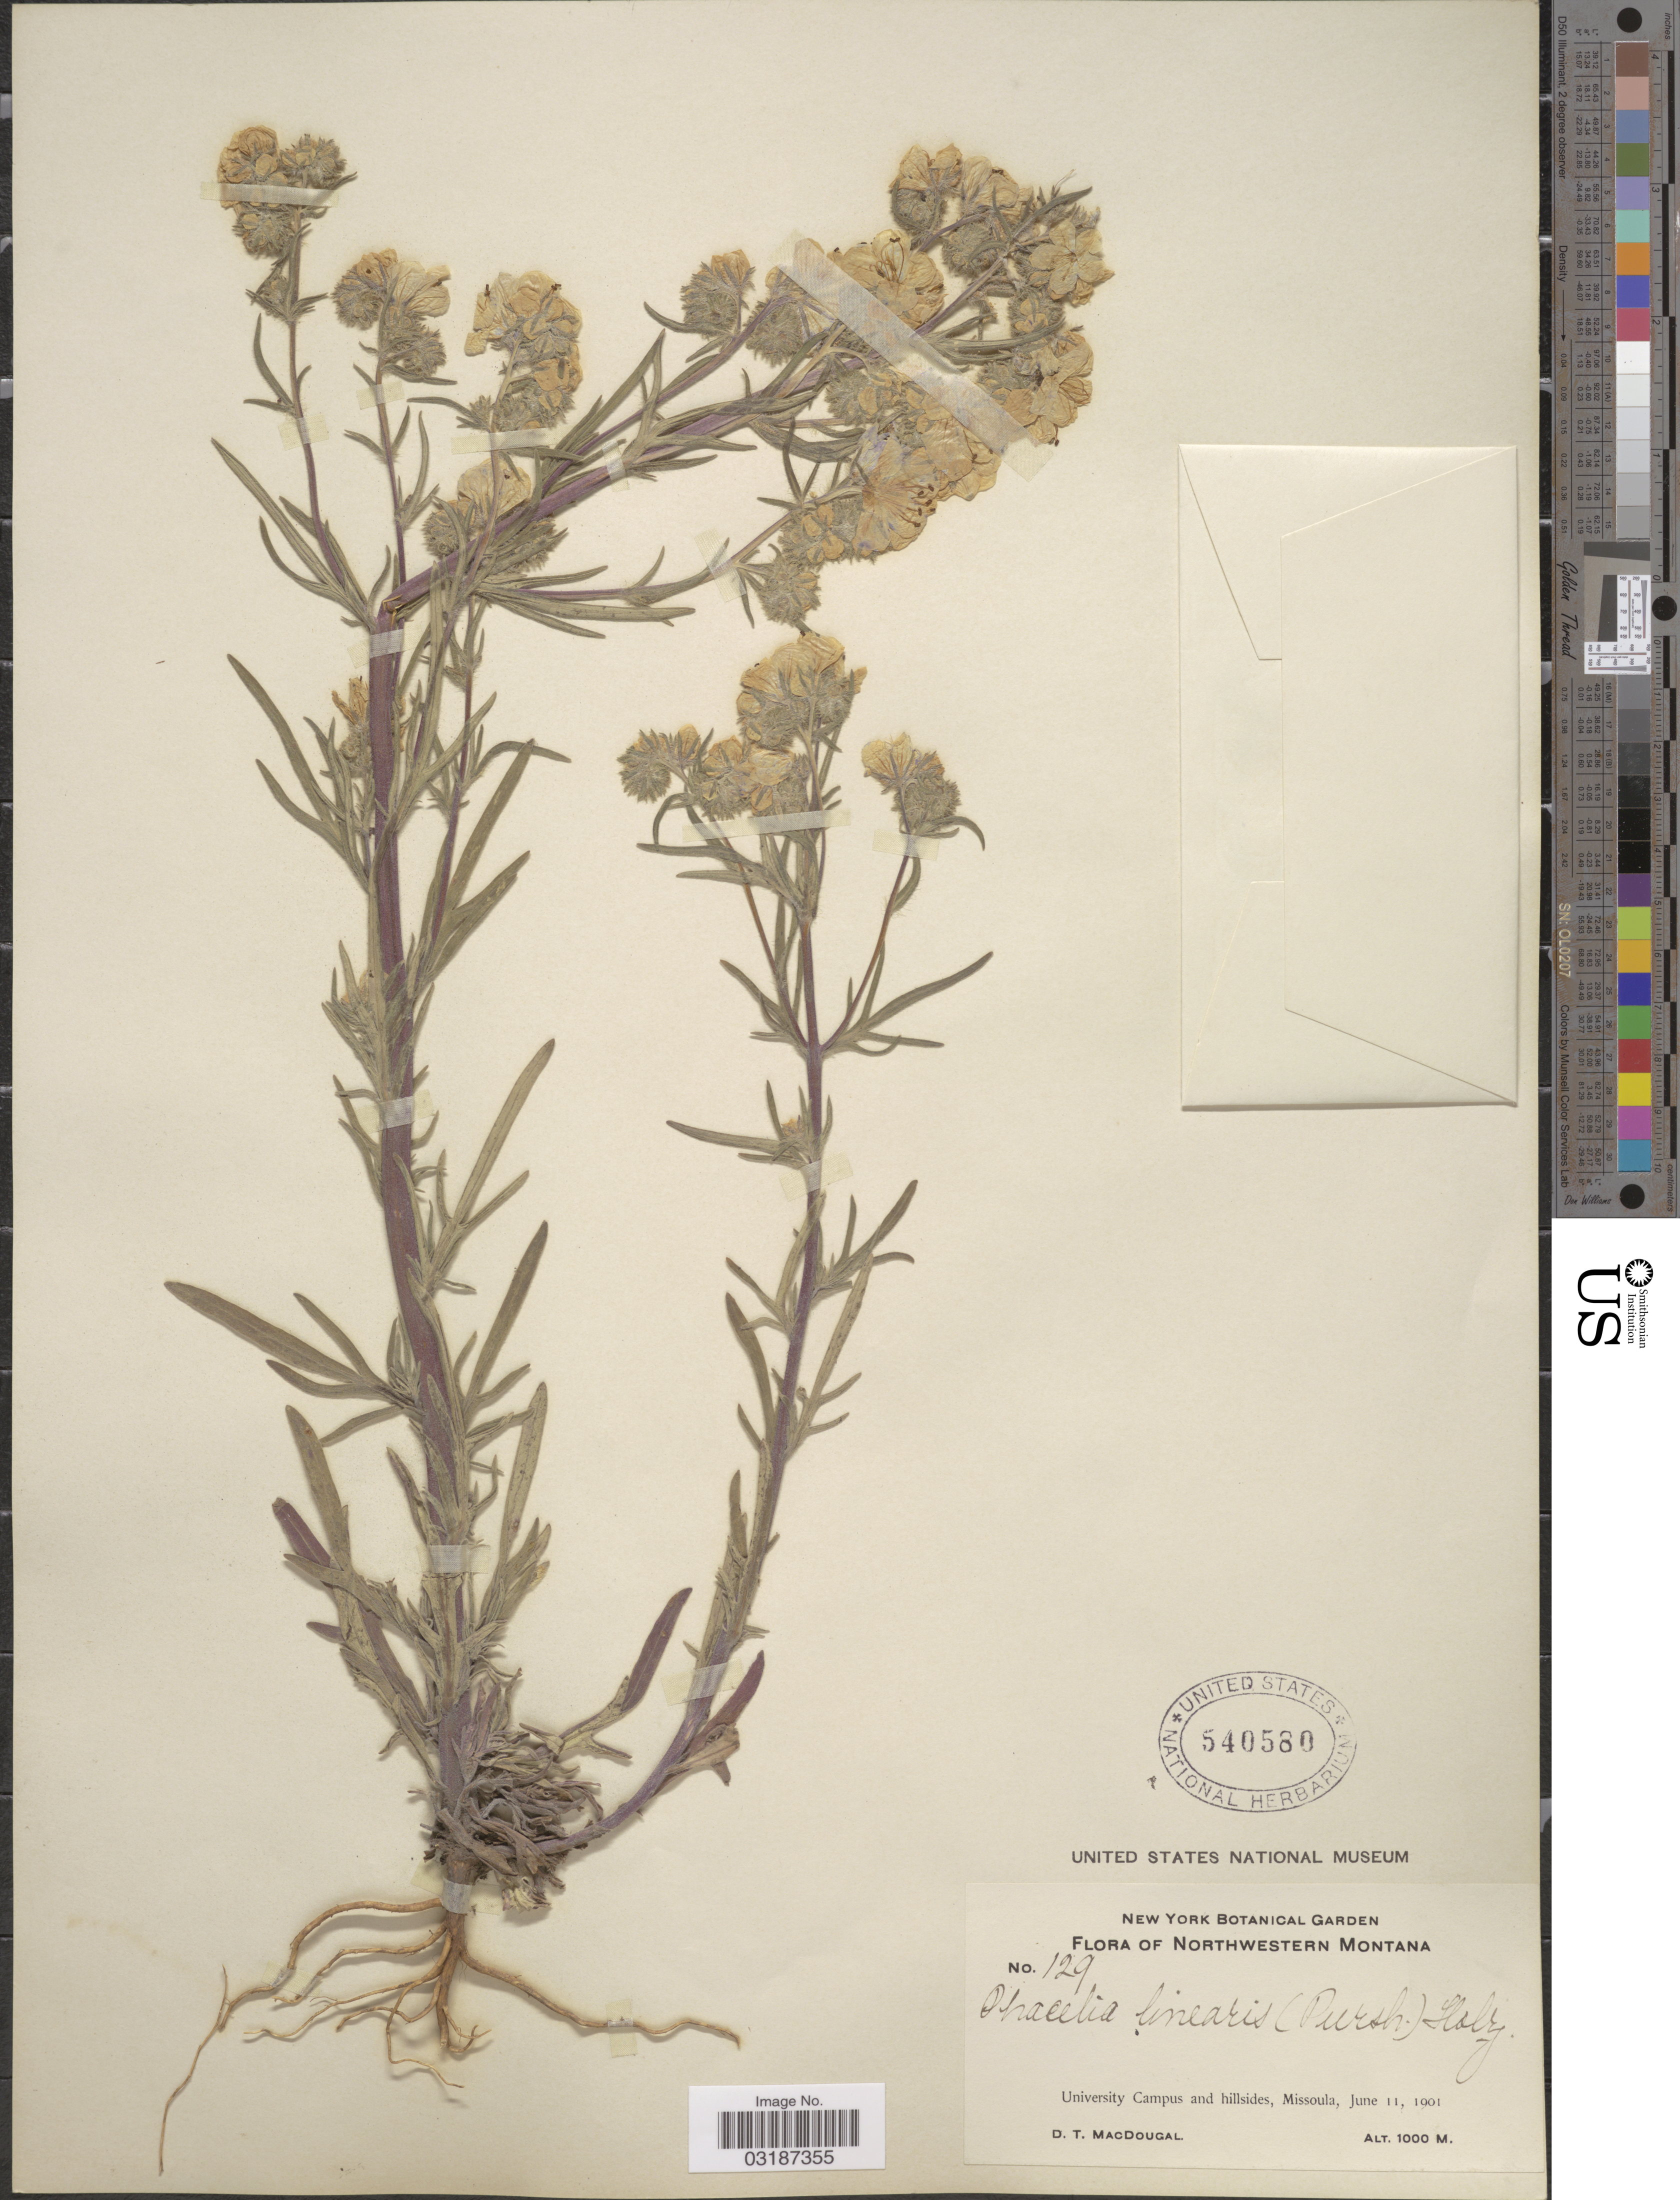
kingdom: Plantae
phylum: Tracheophyta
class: Magnoliopsida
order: Boraginales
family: Hydrophyllaceae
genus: Phacelia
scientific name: Phacelia linearis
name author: (Pursh) Holz.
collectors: D. T. MacDougal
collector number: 129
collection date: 1901-06-11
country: United States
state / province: Montana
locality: Northwestern Montana. University Campus and hillsides, Missoula.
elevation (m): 1000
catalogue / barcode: US 540580